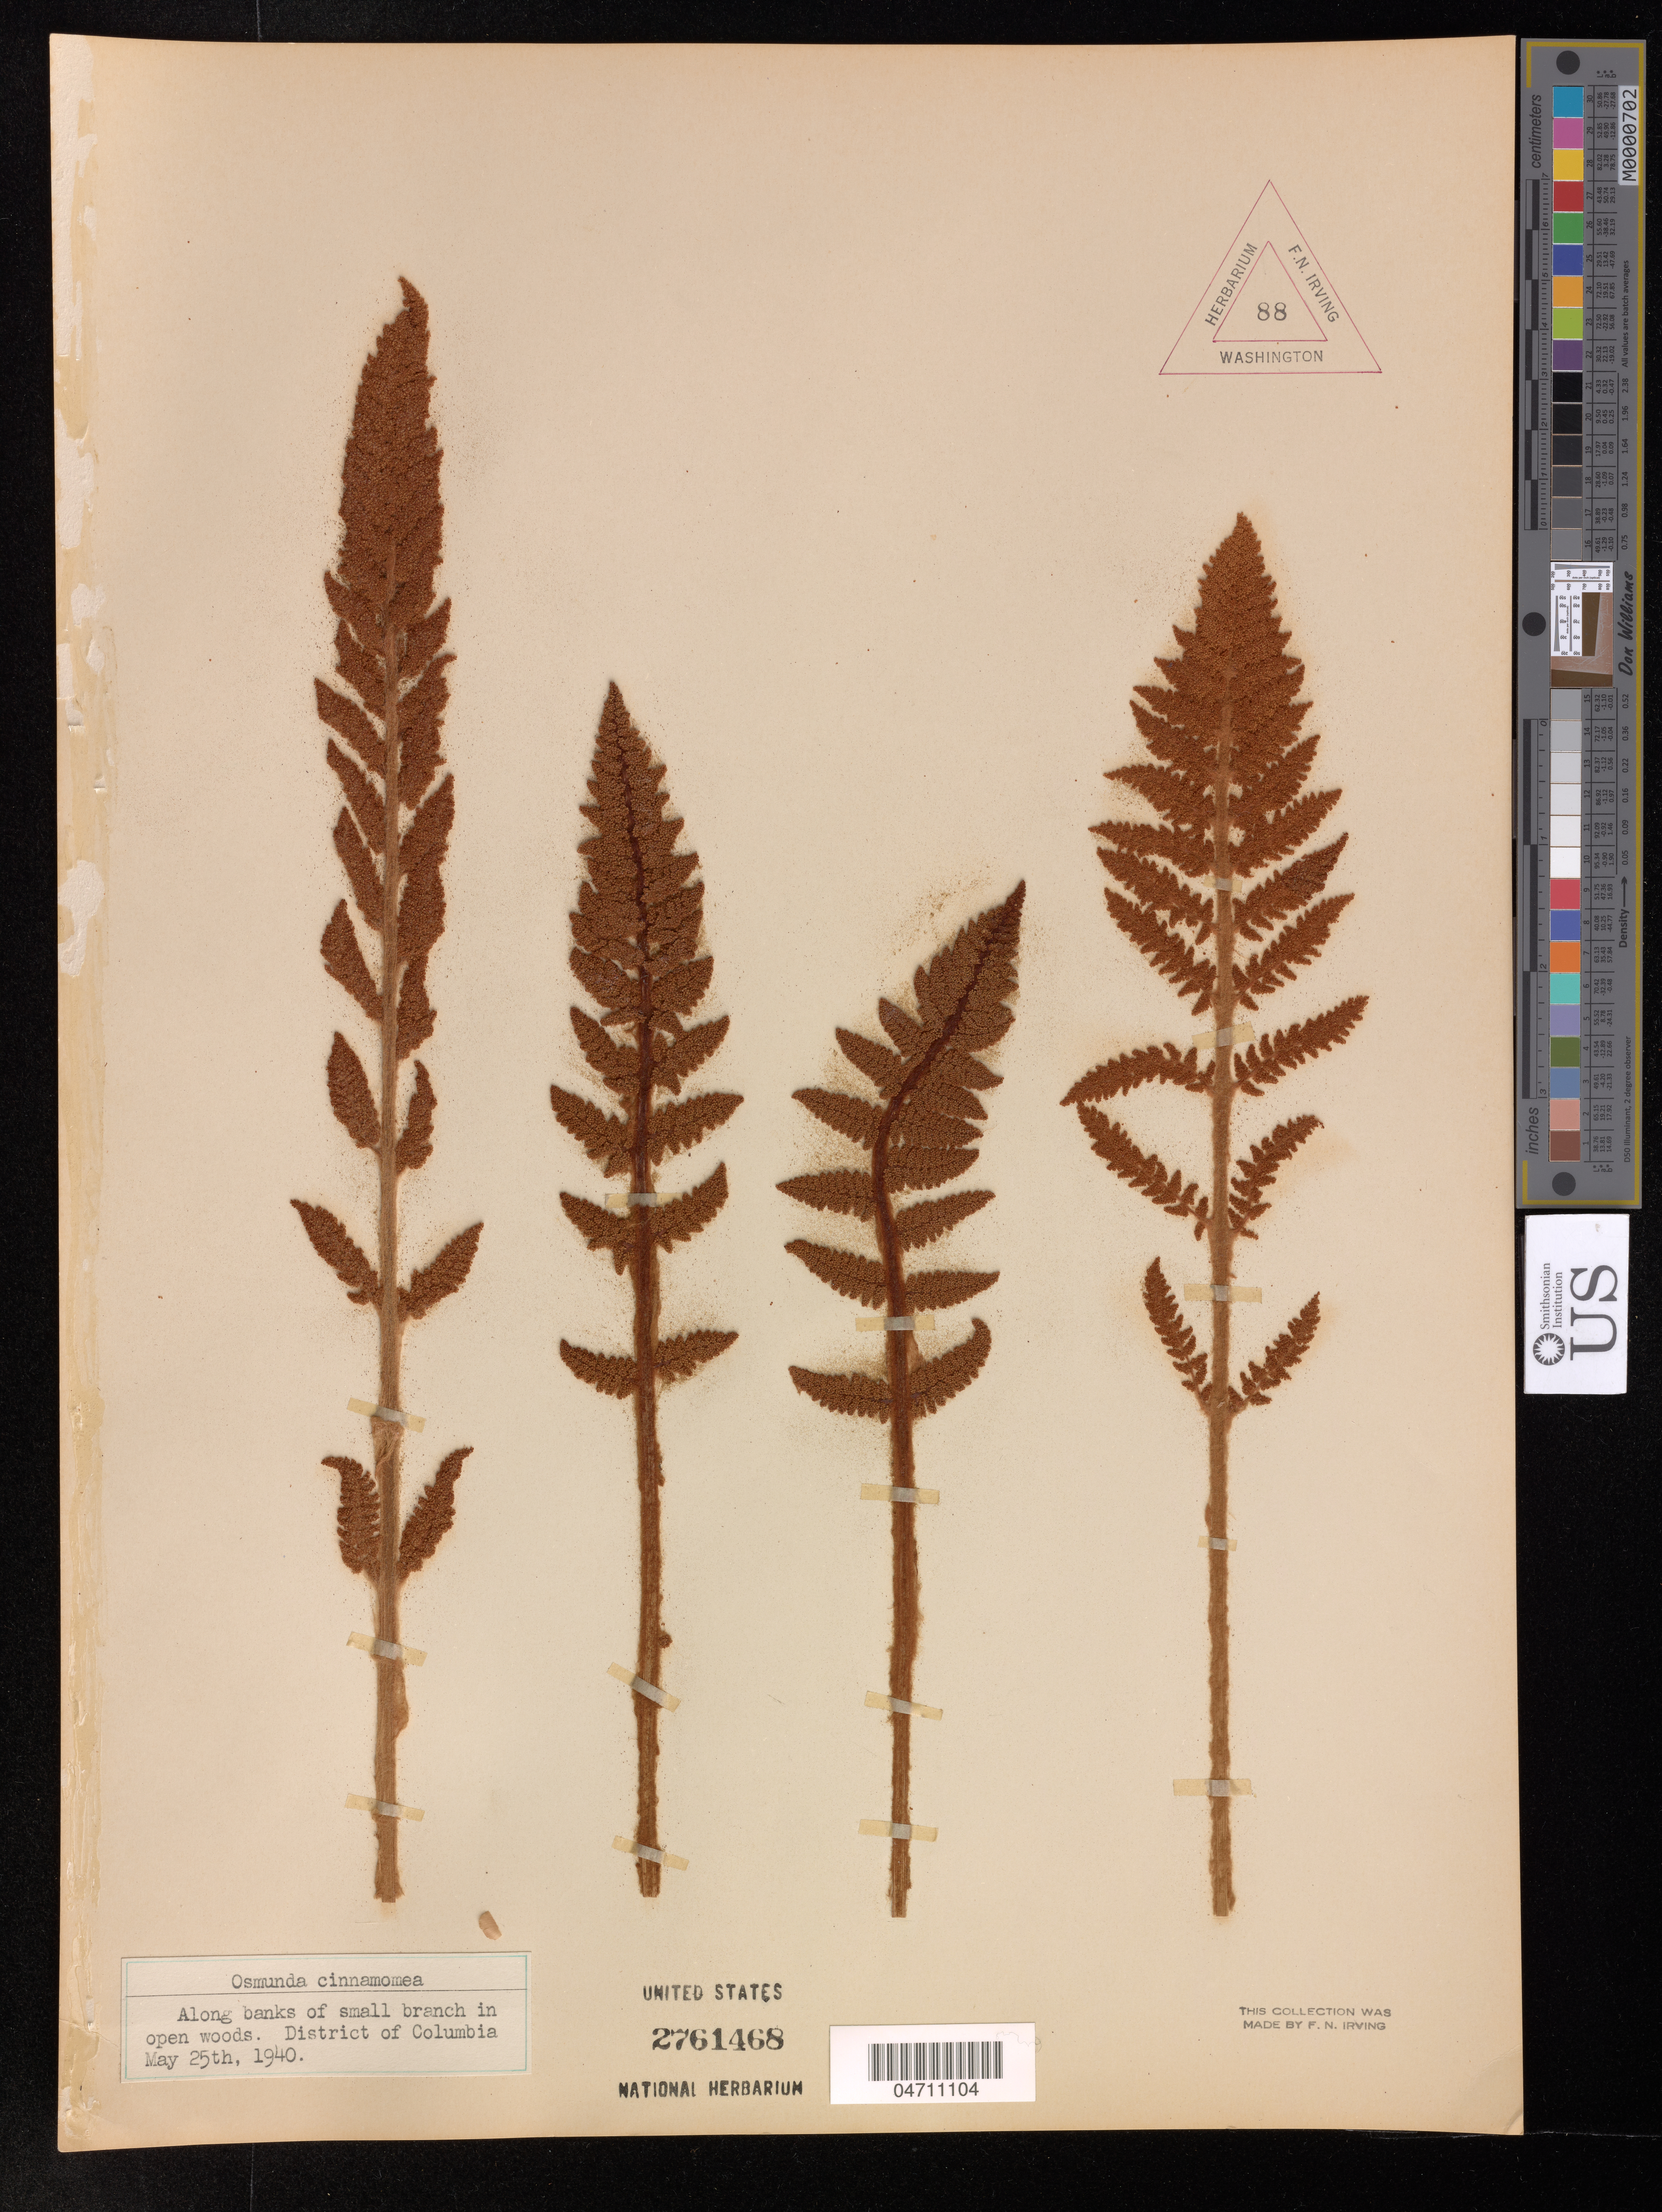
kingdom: Plantae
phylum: Tracheophyta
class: Polypodiopsida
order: Osmundales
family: Osmundaceae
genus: Osmunda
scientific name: Osmunda cinnamomea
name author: L.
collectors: F. Irving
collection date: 1940-05-25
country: Colombia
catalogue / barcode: US 2761468